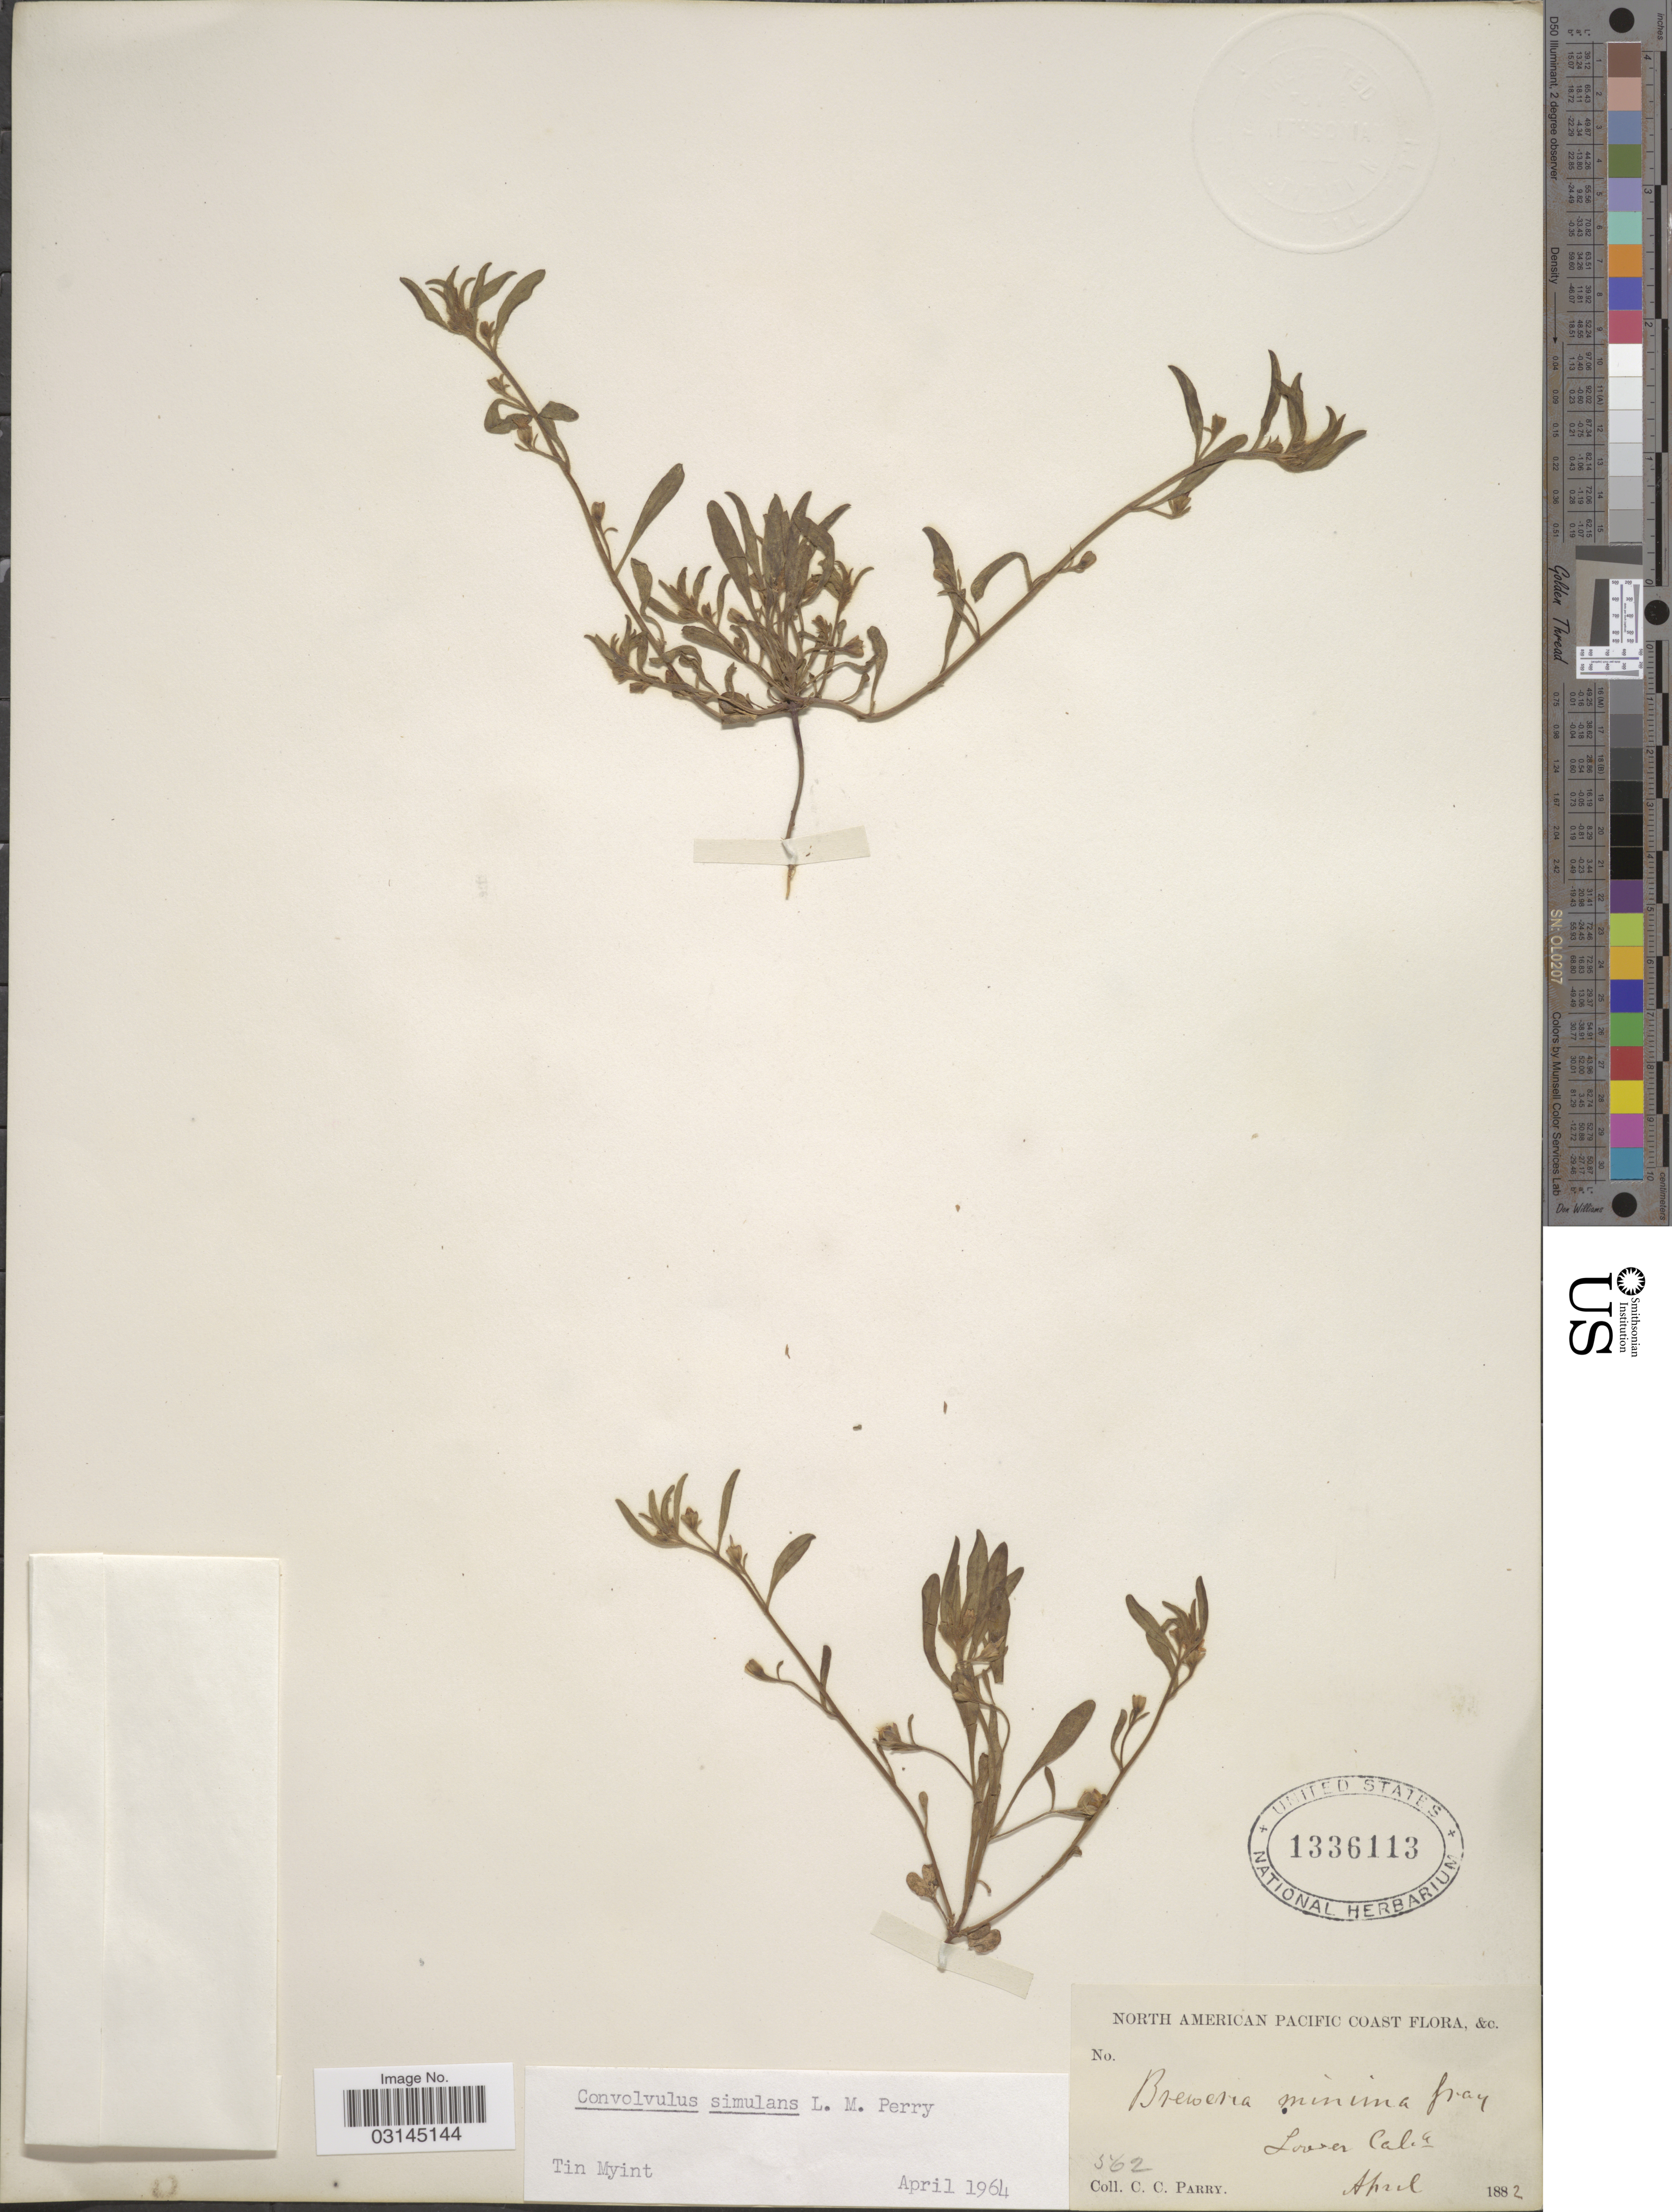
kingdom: Plantae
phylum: Tracheophyta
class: Magnoliopsida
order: Solanales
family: Convolvulaceae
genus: Convolvulus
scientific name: Convolvulus simulans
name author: L.M. Perry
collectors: C. C. Parry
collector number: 562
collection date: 1882-04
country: Mexico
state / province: Baja California Norte / Baja California Sur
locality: North American Pacific Coast. Lower Calia.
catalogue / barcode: US 1336113